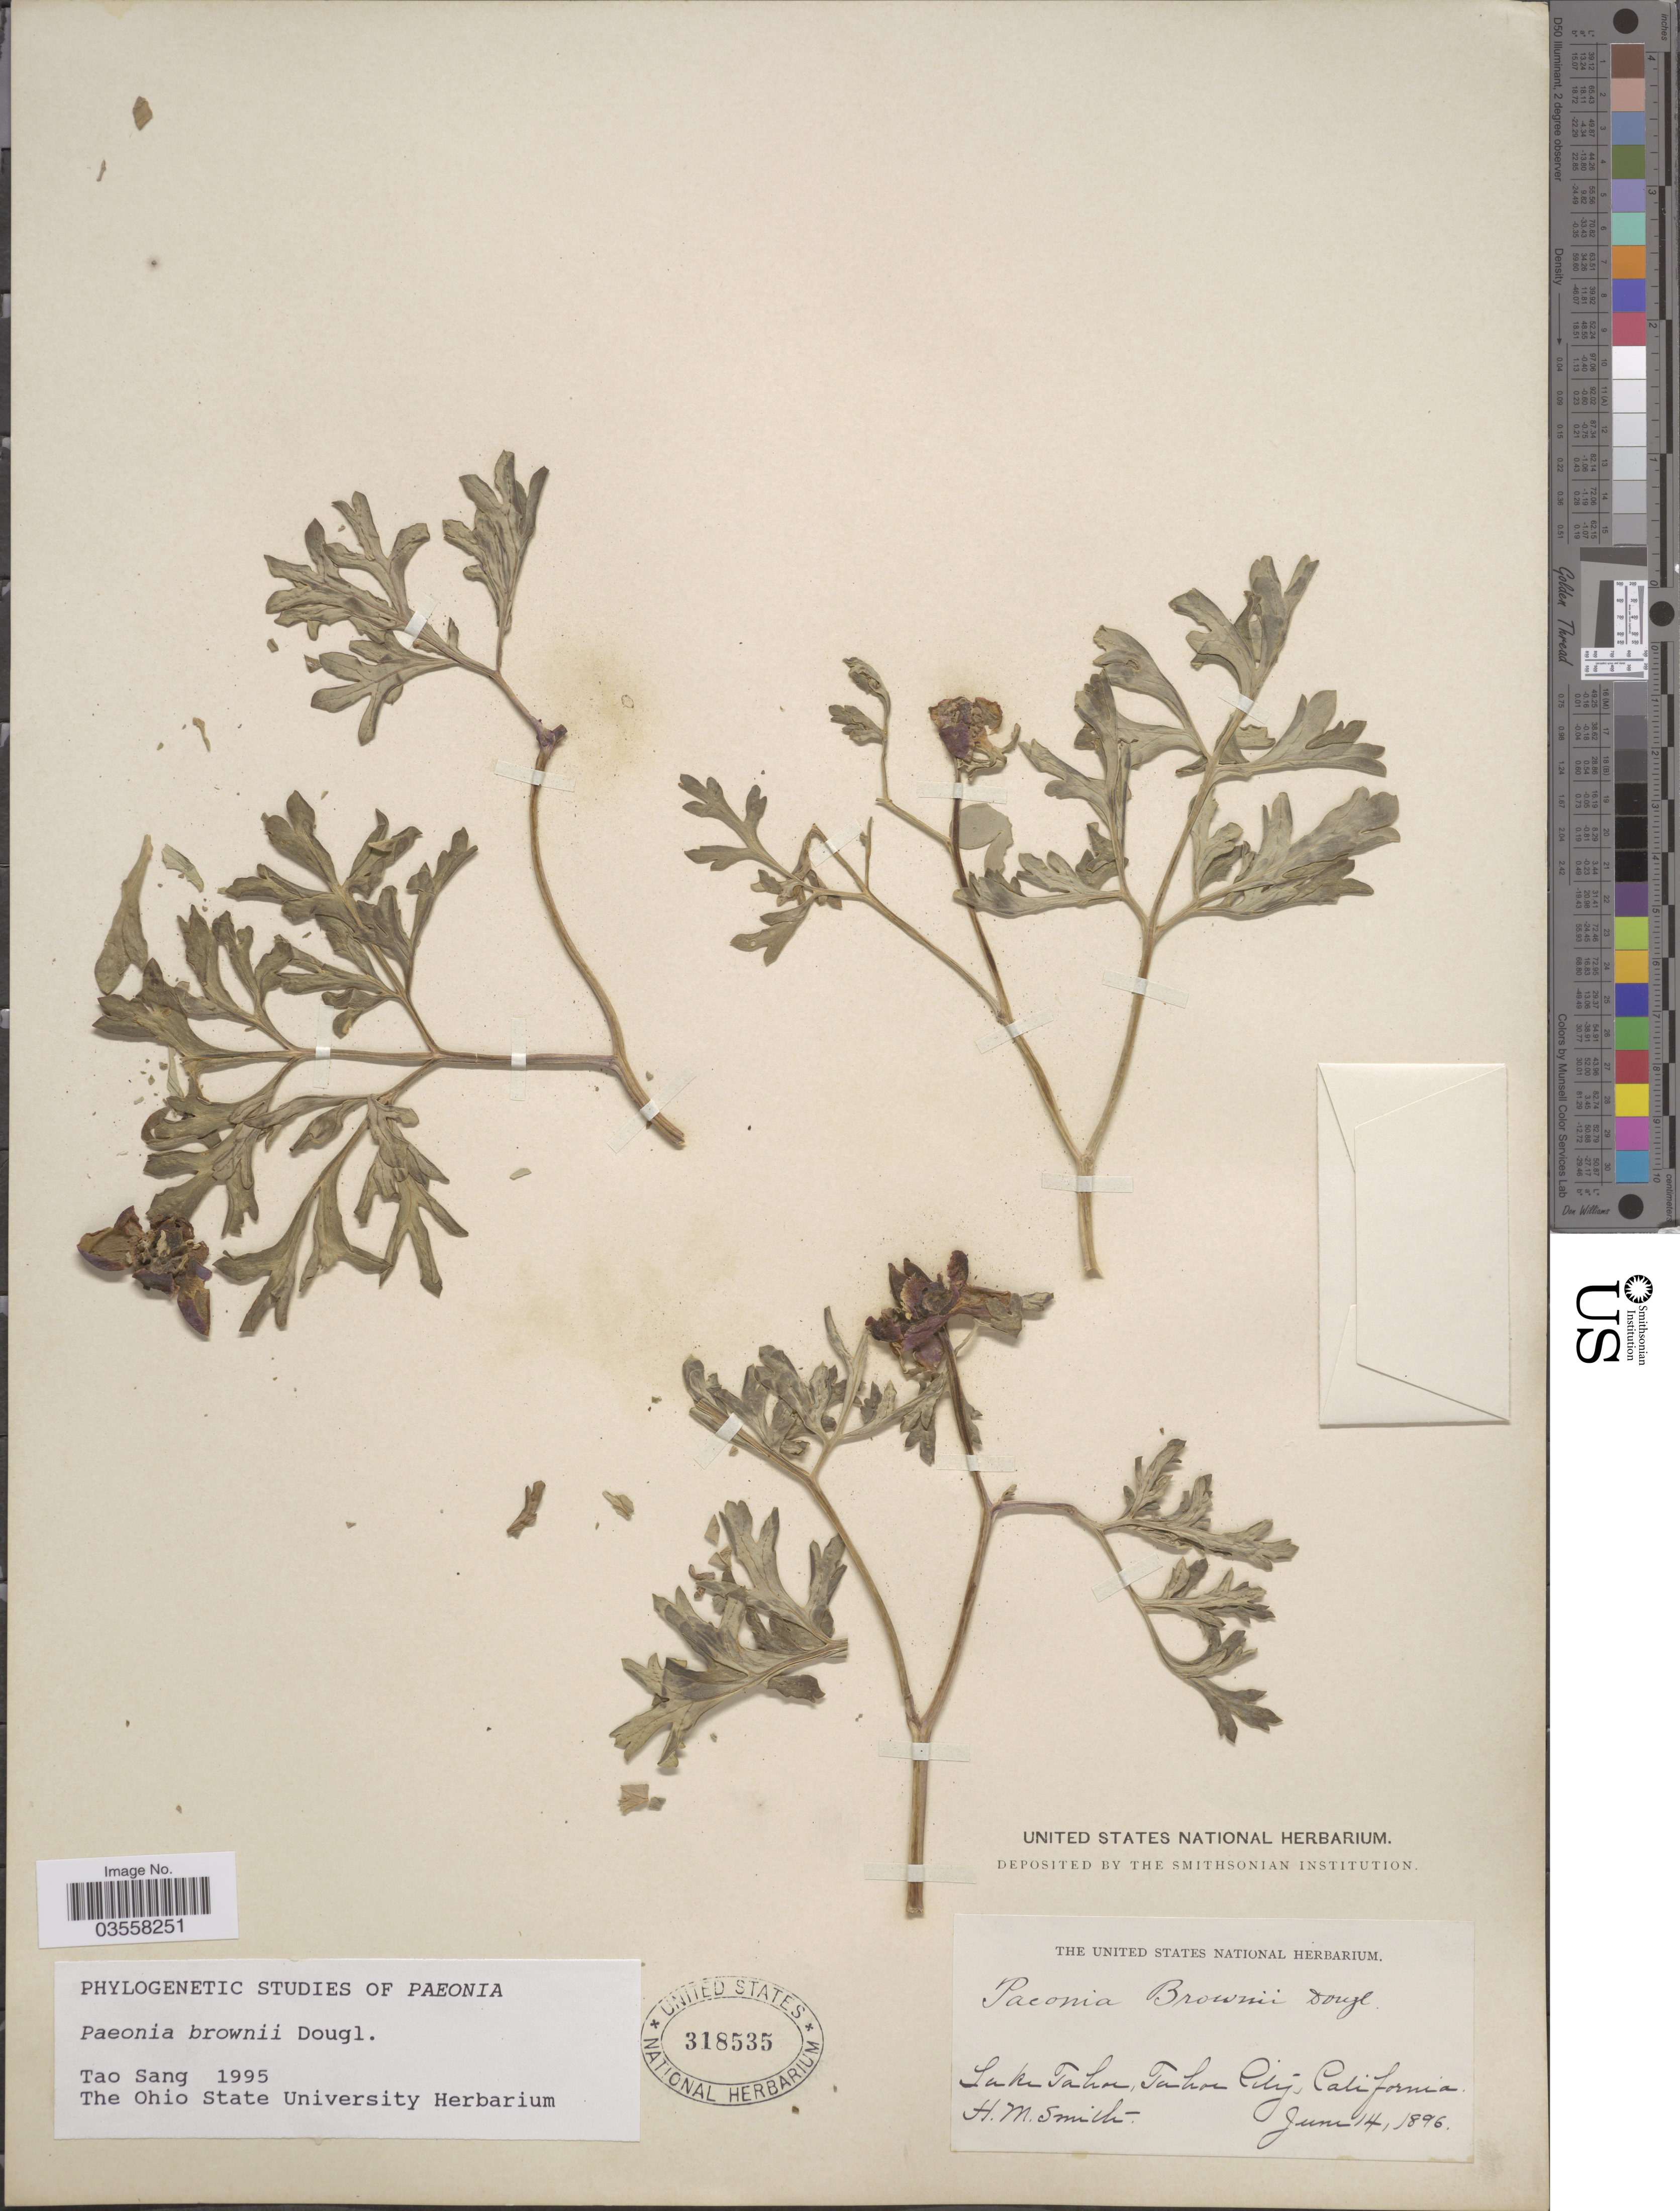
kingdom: Plantae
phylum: Tracheophyta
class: Magnoliopsida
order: Saxifragales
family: Paeoniaceae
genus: Paeonia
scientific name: Paeonia brownii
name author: Douglas ex Hook.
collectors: H. M. Smith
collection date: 1896-06-14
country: United States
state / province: California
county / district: Placer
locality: Lake Tahoe, Tahoe City.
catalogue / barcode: US 318535